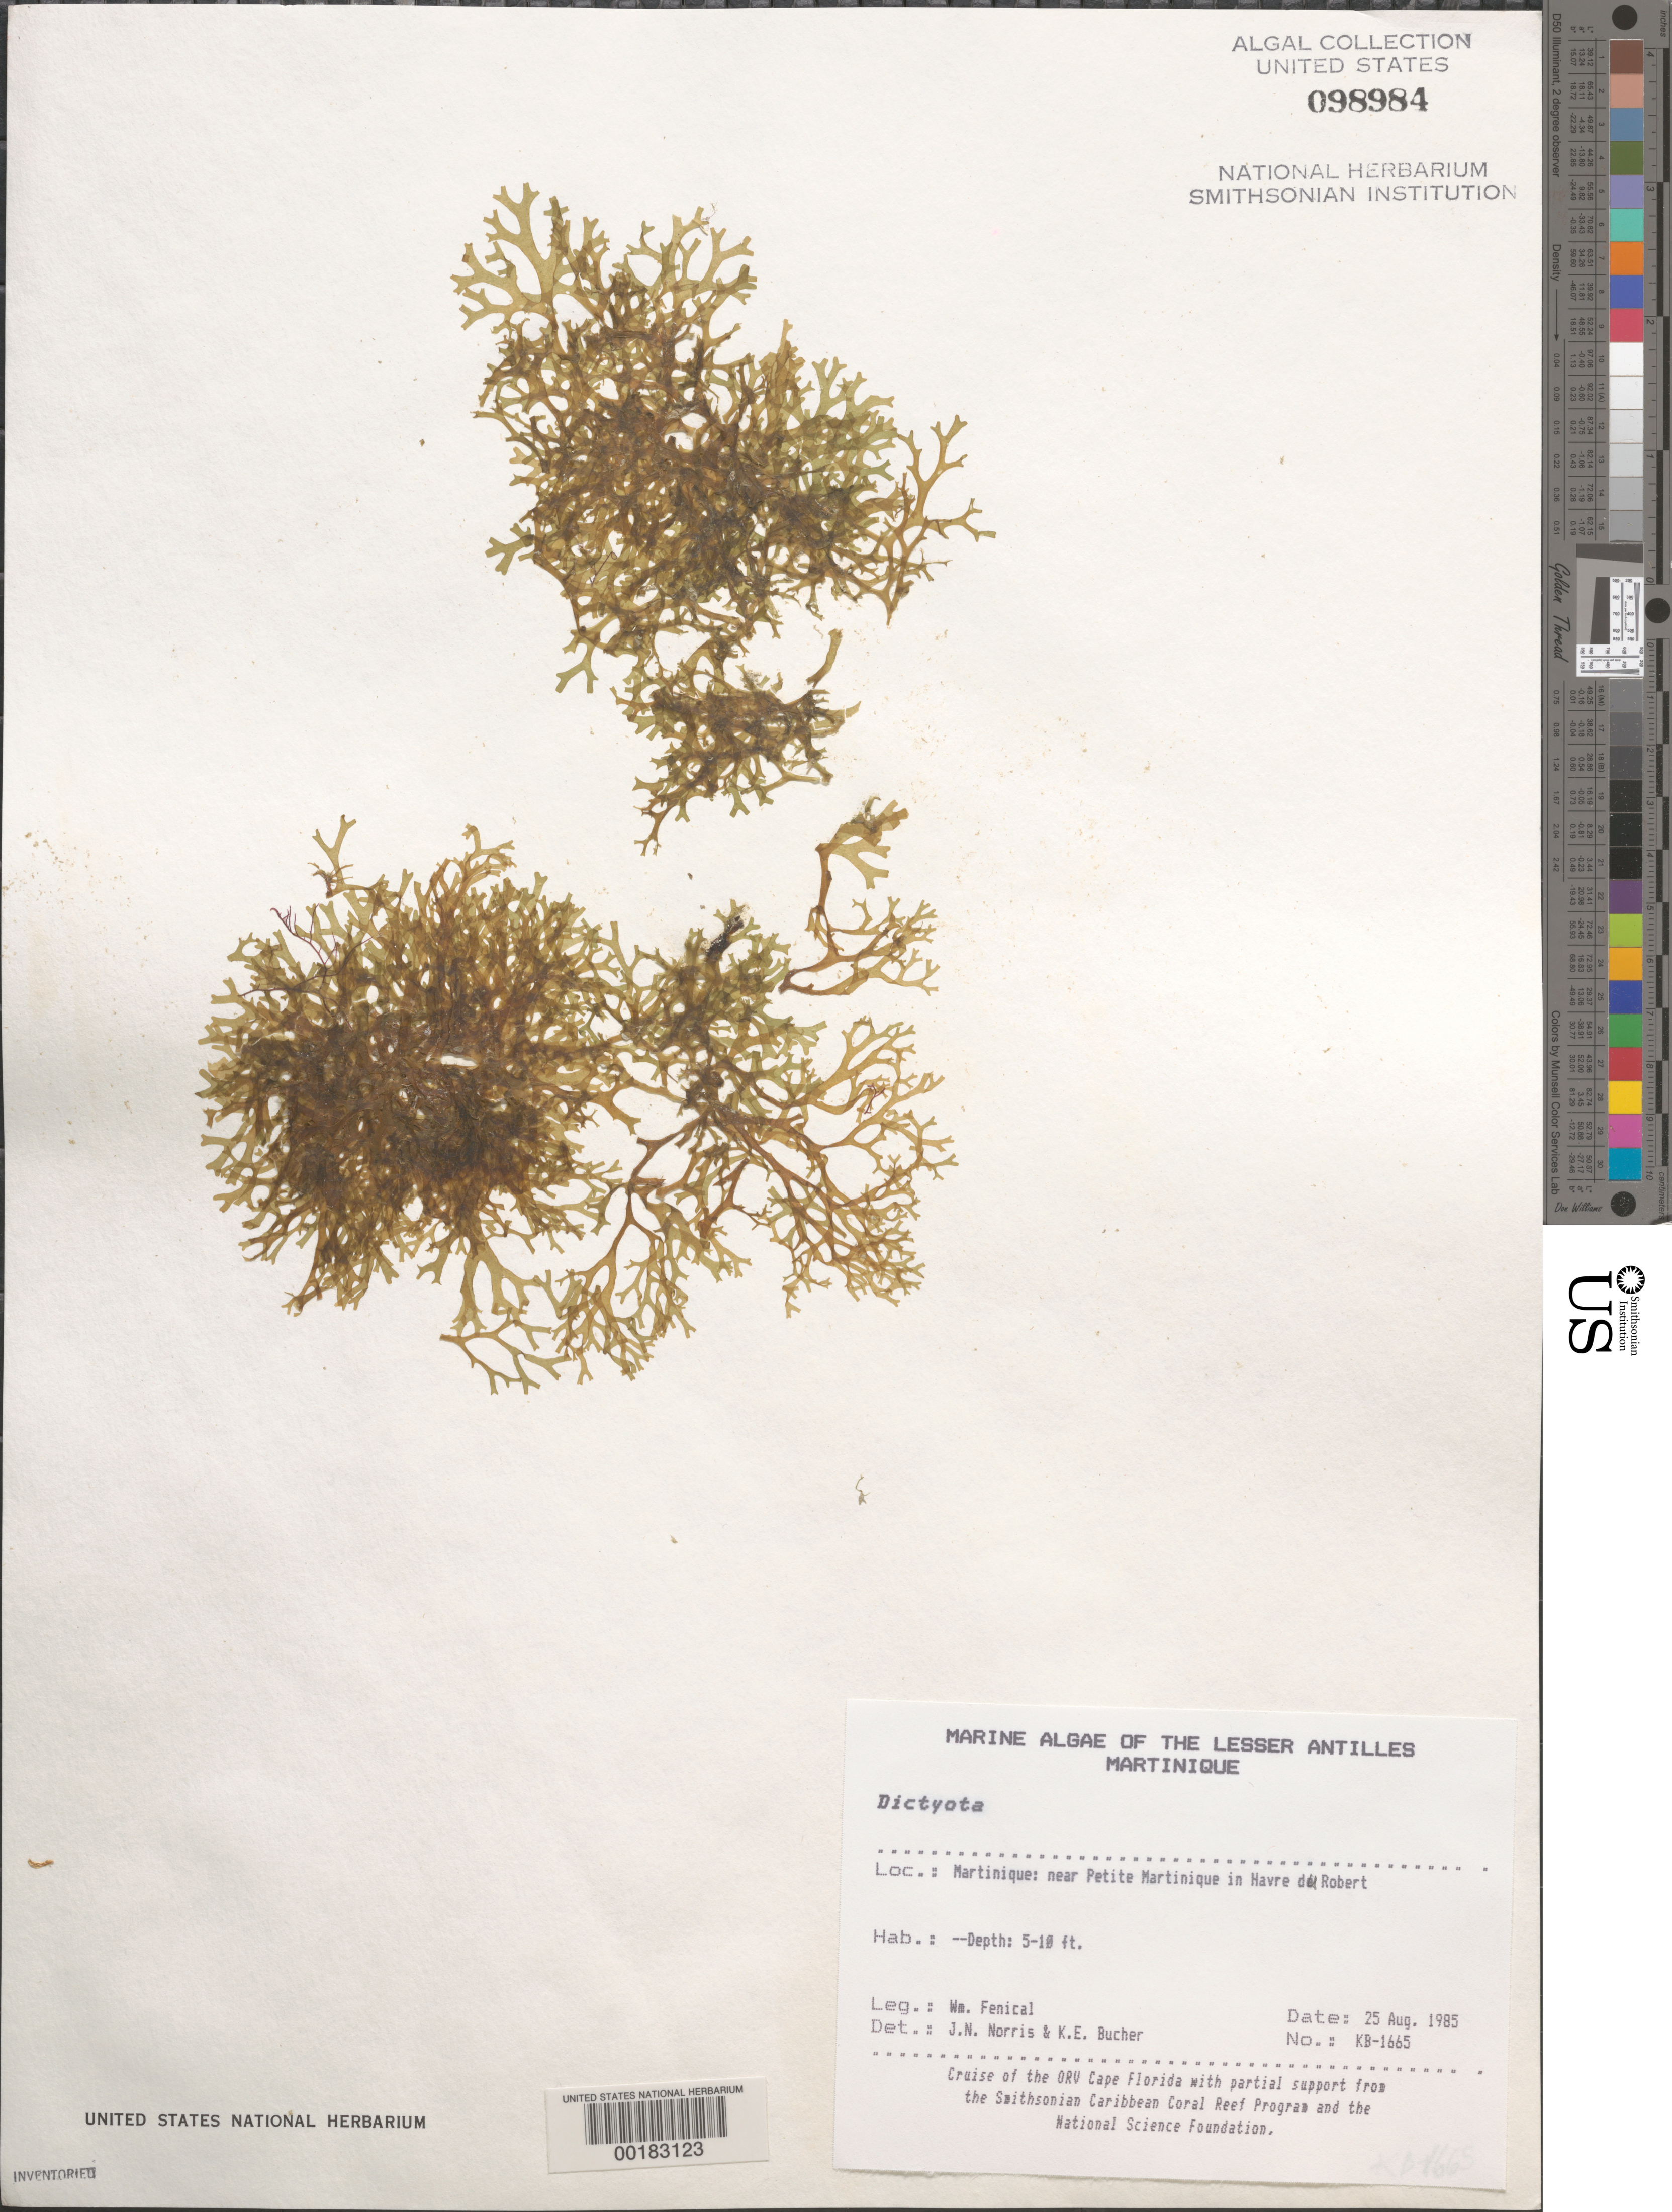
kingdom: Chromista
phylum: Ochrophyta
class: Phaeophyceae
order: Dictyotales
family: Dictyotaceae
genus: Dictyota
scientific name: Dictyota sp.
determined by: Norris, J. N.; Bucher, K. E.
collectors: W. Fenical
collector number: Kb-1665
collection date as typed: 25 Aug 1985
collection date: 1985-08-25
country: Martinique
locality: Near Petite Martinique, Havre du Robert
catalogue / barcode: US 98984